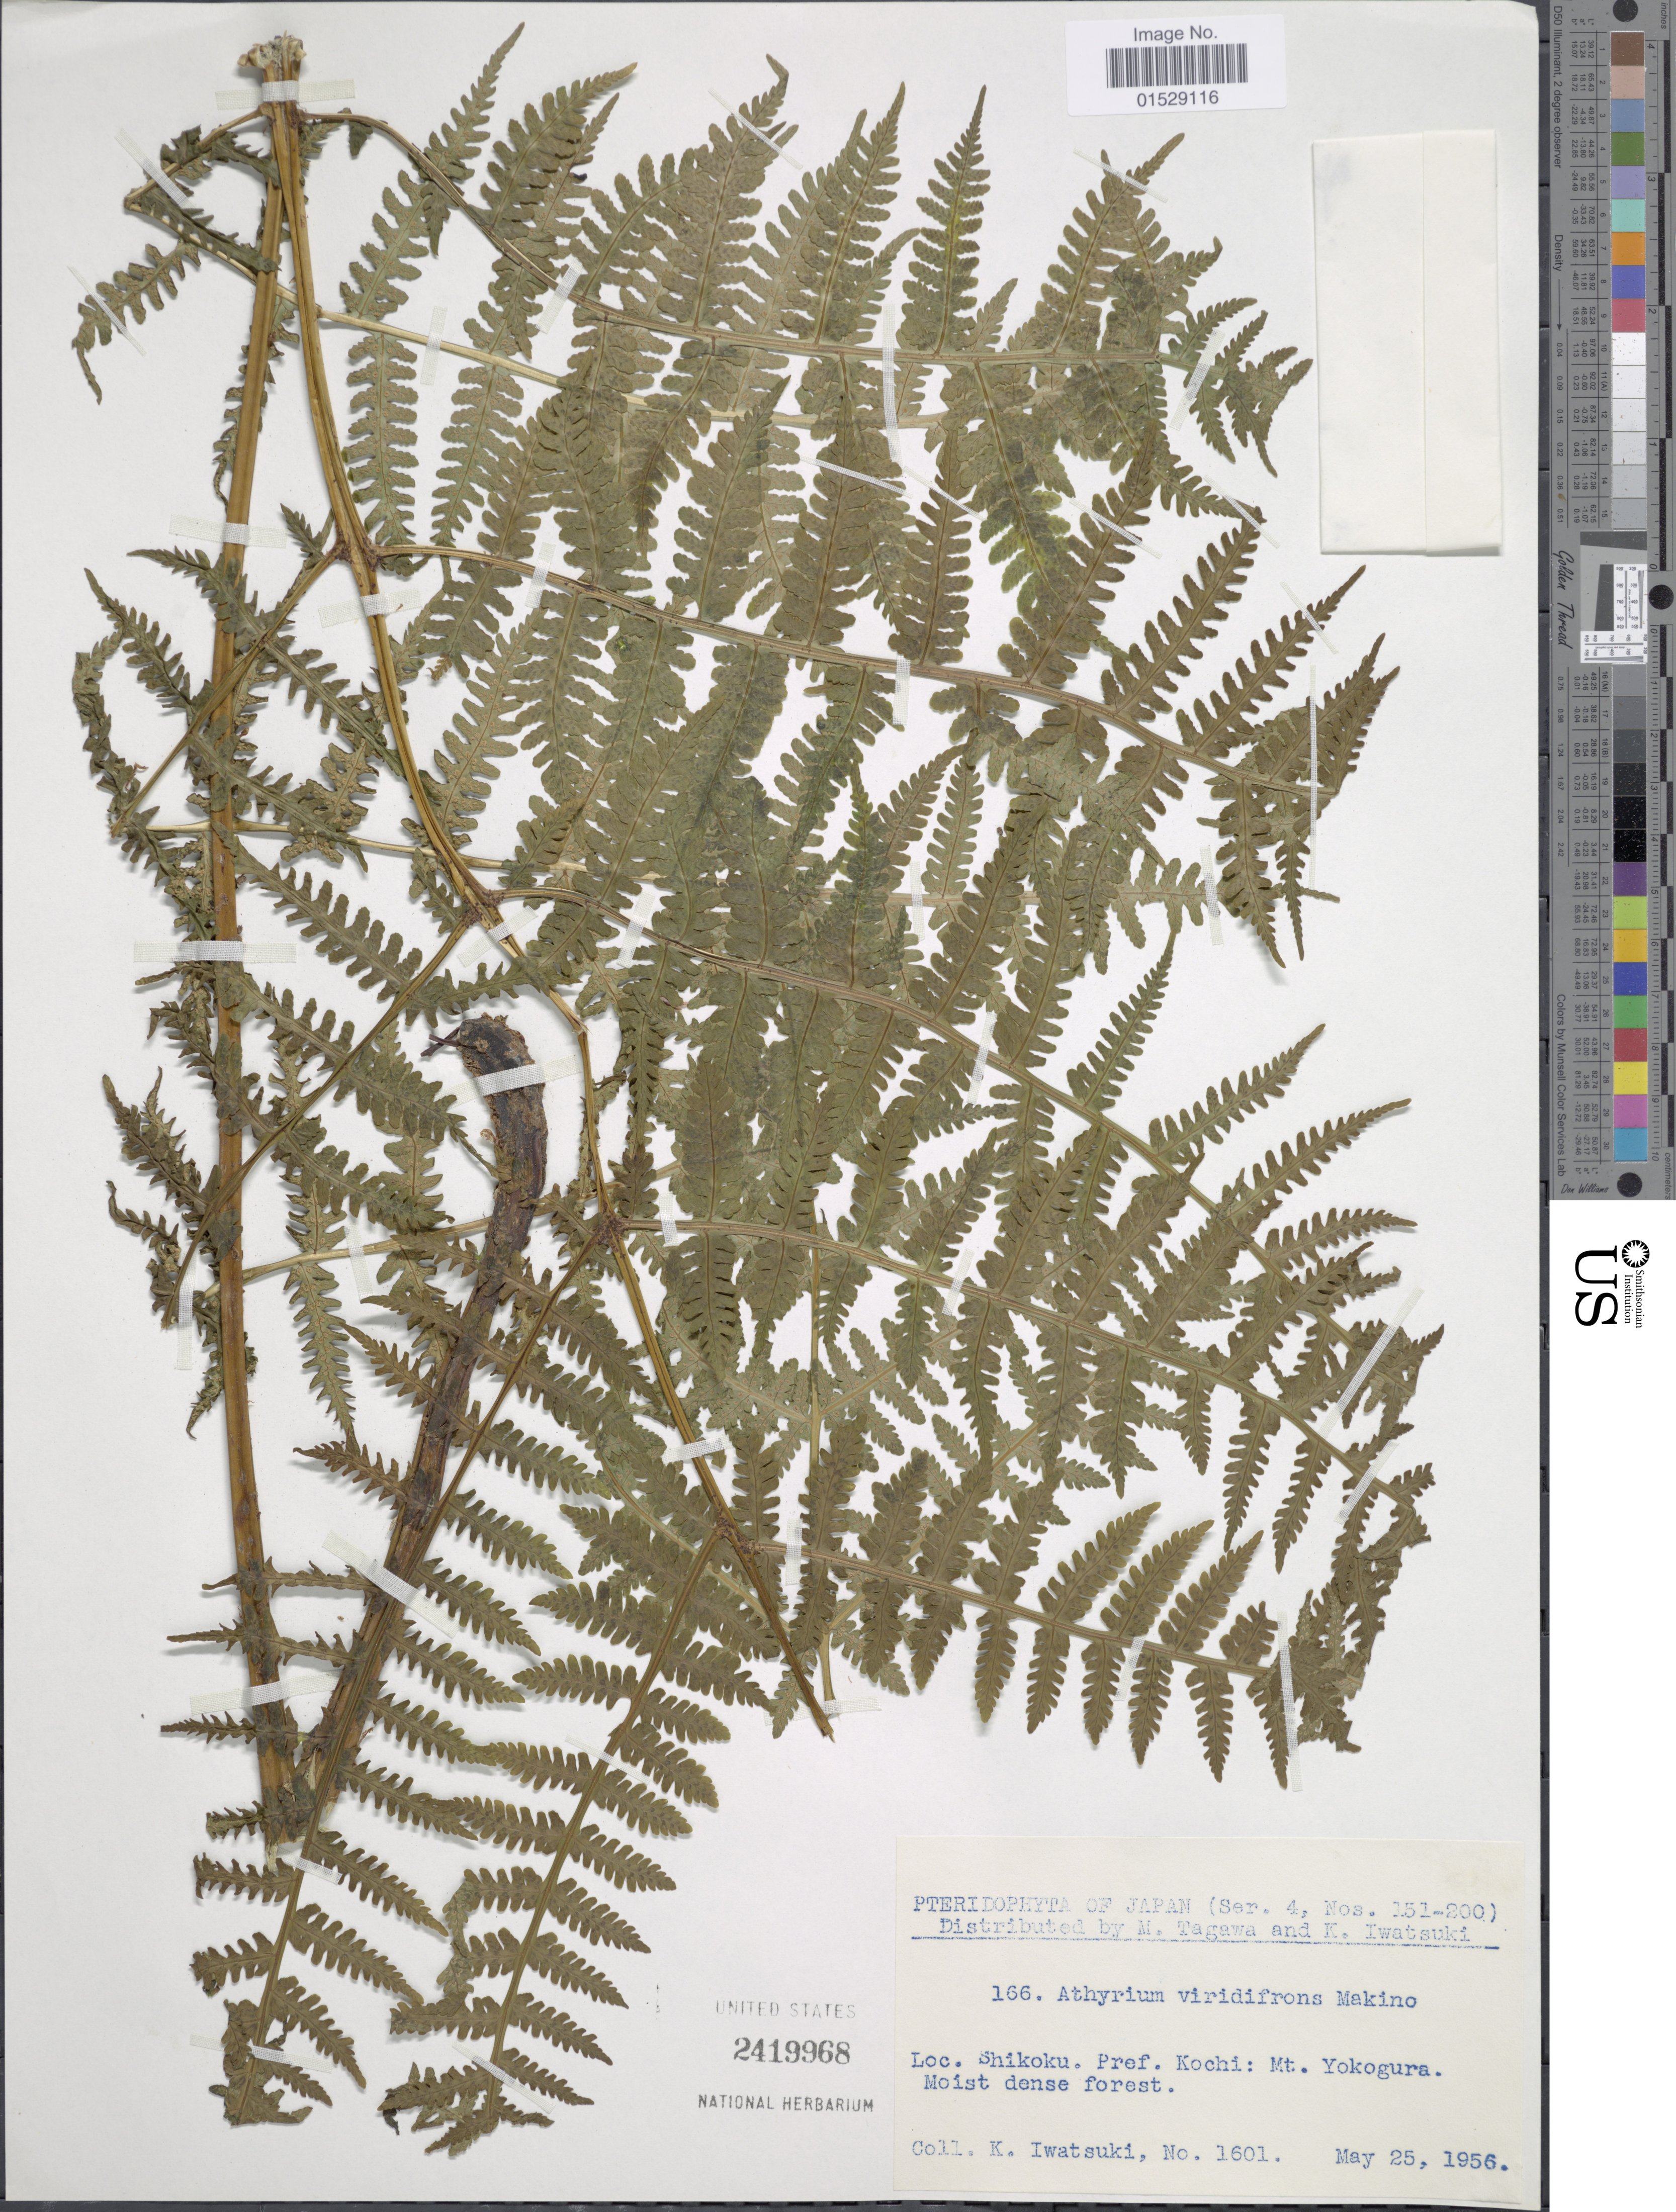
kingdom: Plantae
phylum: Tracheophyta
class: Polypodiopsida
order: Polypodiales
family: Athyriaceae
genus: Deparia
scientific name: Deparia viridifrons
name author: (Makino) M. Kato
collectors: K. Iwatsuki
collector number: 166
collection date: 1956-05-25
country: Japan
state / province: Koti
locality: Shikoku. Pref. Kochi: Mt. Yokogura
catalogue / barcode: US 2419968